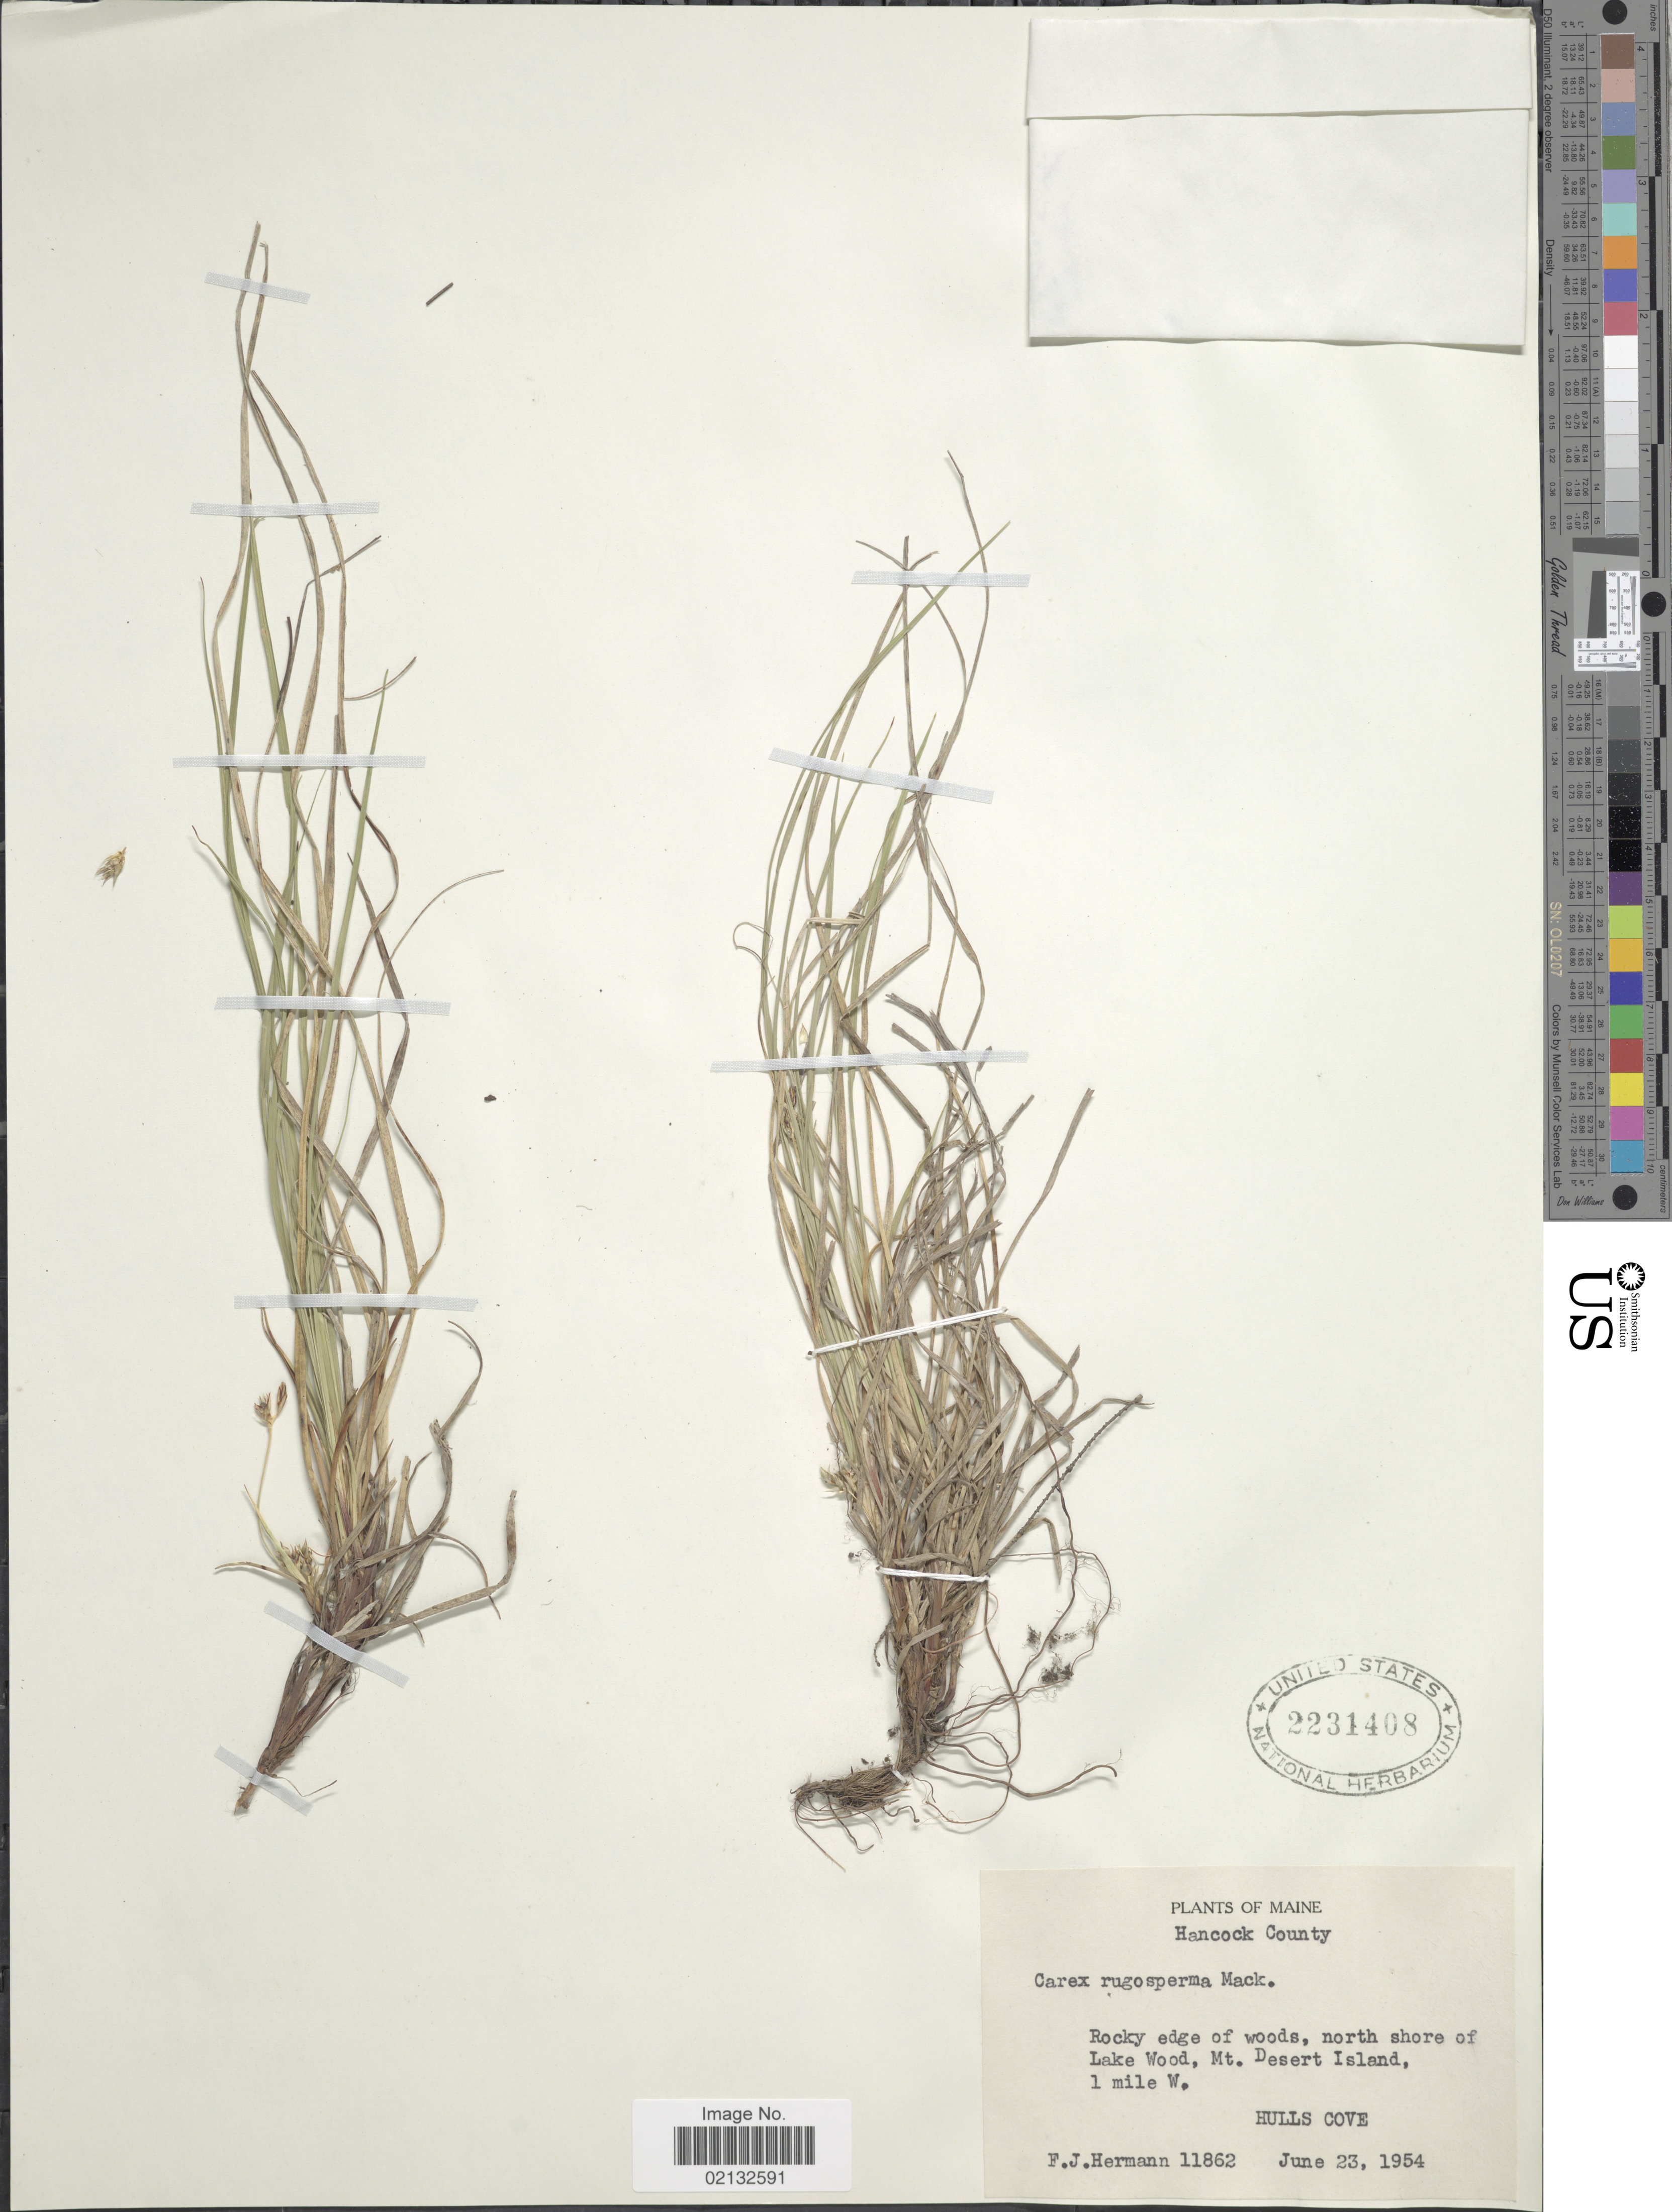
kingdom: Plantae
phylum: Tracheophyta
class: Liliopsida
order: Poales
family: Cyperaceae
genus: Carex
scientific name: Carex rugosperma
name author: Mack.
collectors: F. J. Hermann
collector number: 11862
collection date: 1954-06-23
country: United States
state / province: Maine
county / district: Hancock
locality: north shore of Lake Wood, Mt. Desert Island, 1 mile W. Hulls Cove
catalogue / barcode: US 2231408